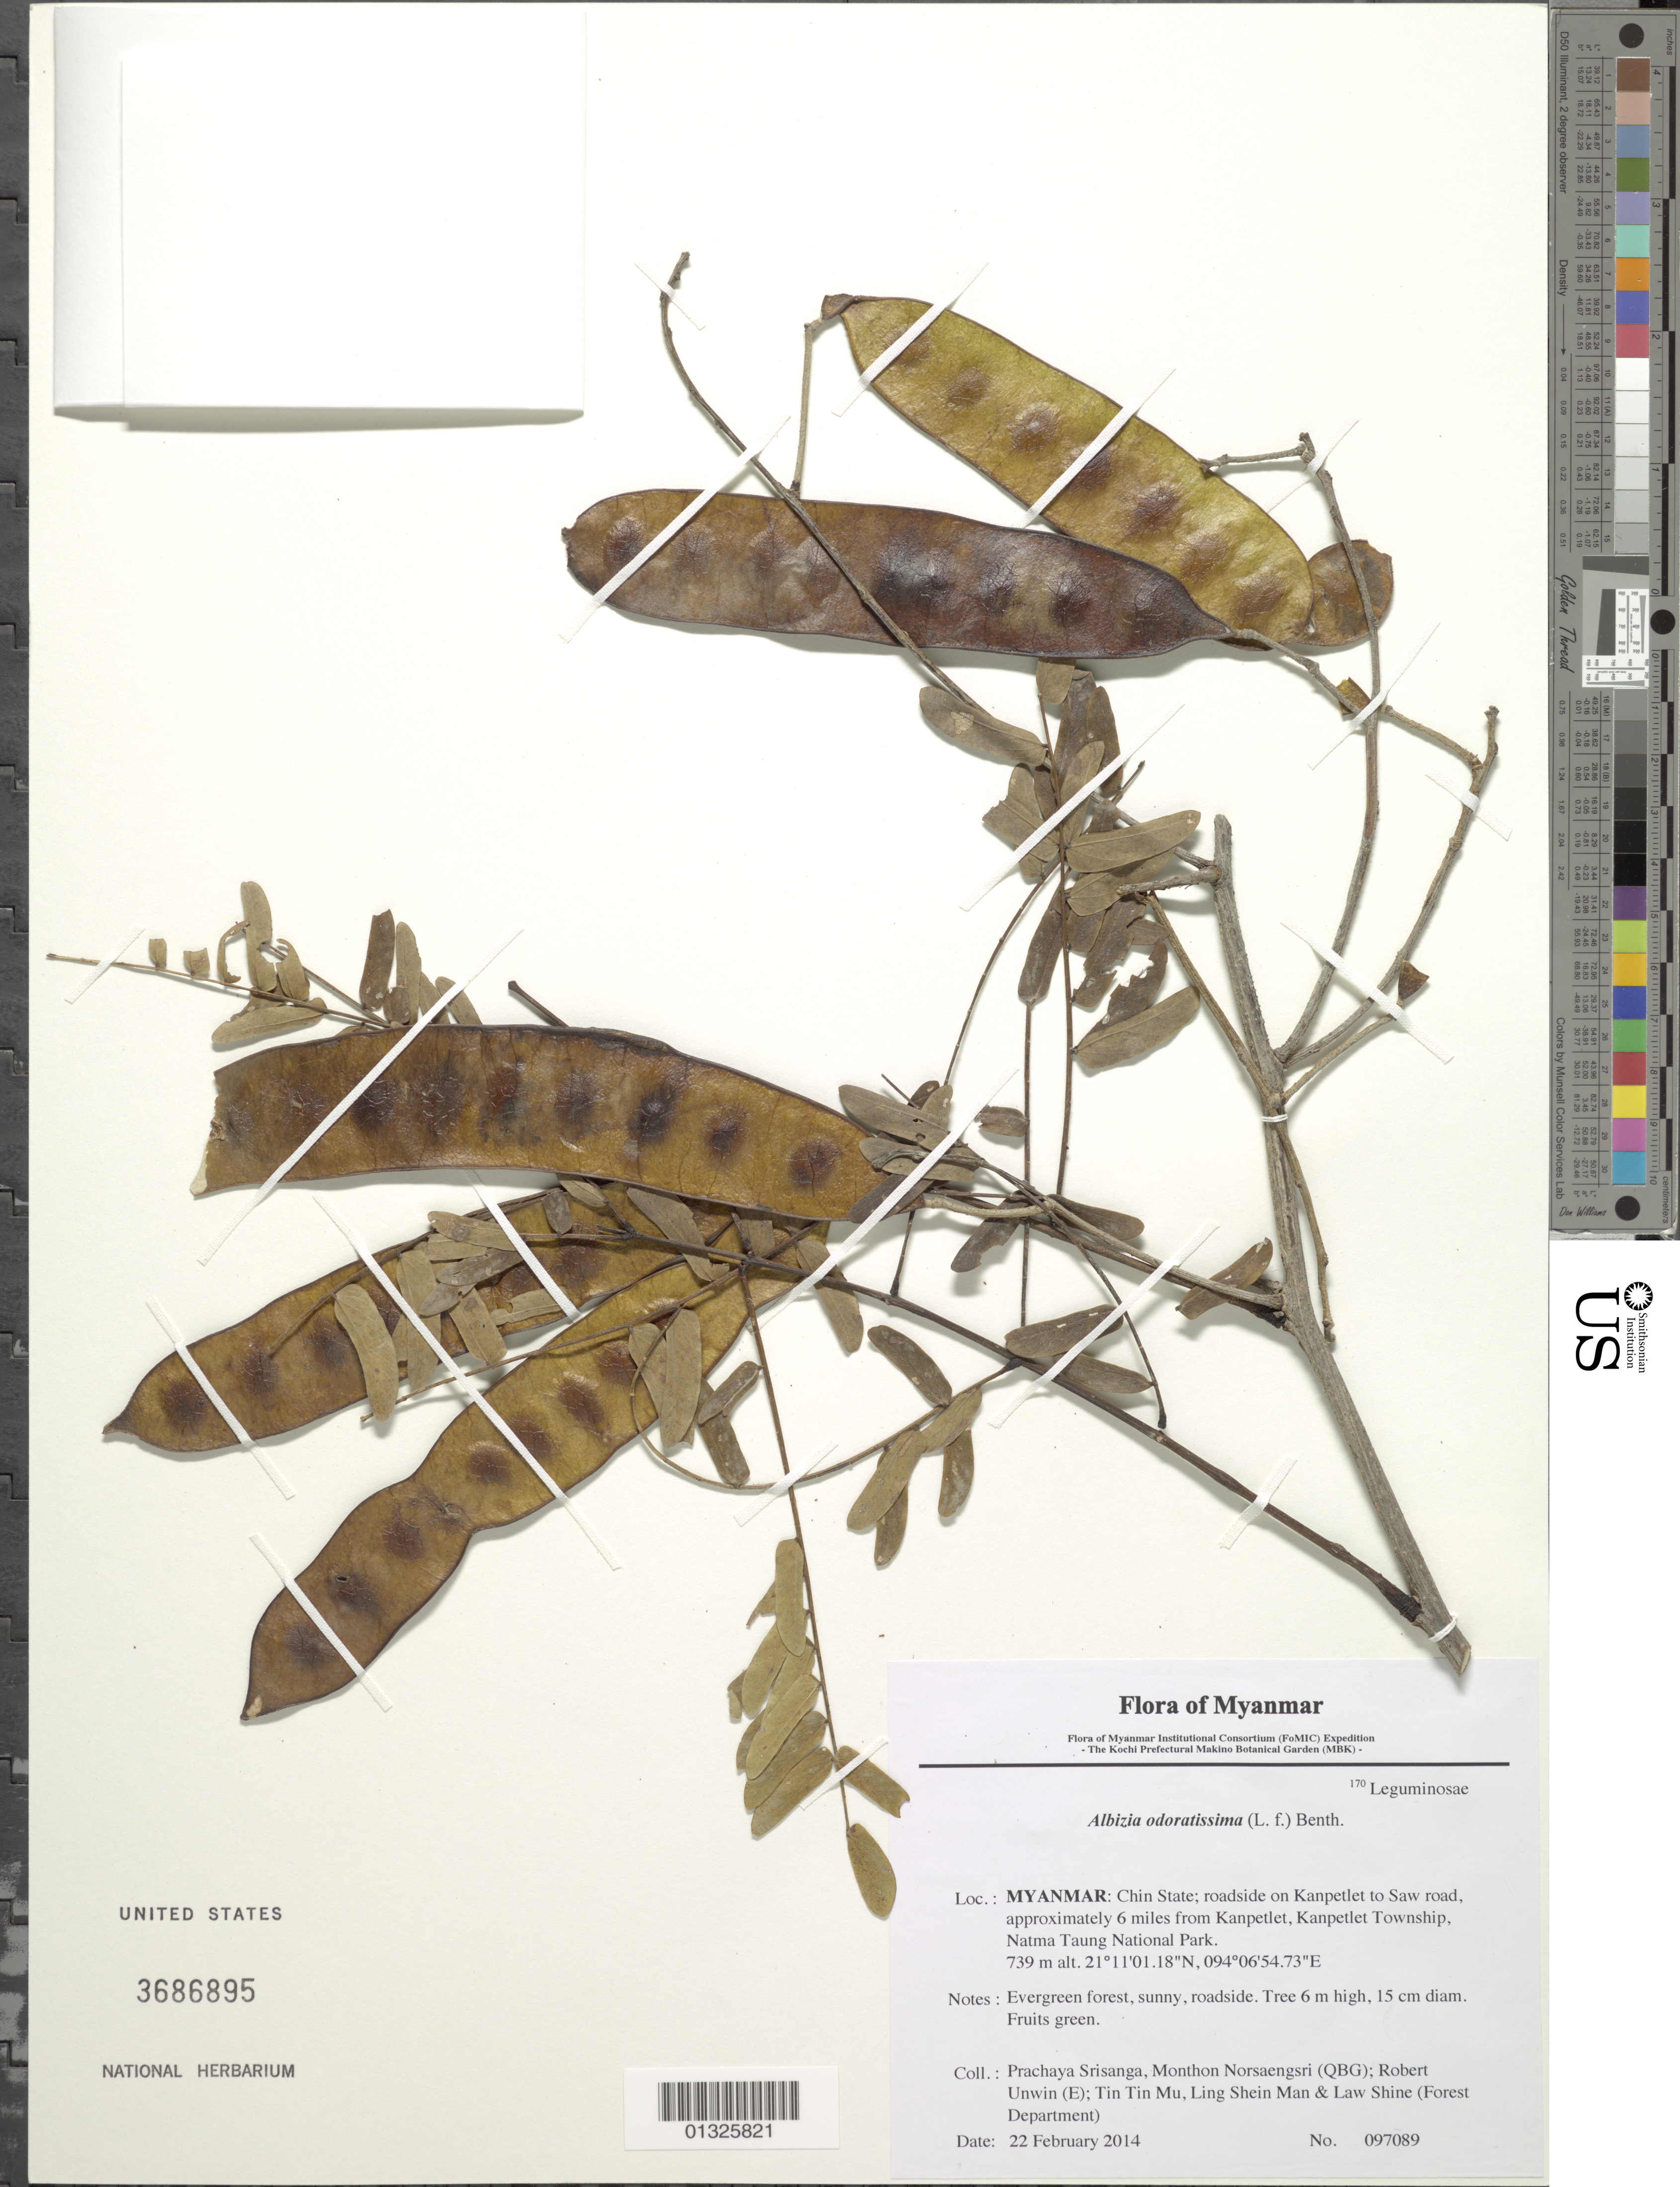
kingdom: Plantae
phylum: Tracheophyta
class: Magnoliopsida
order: Fabales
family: Fabaceae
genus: Albizia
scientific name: Albizia odoratissima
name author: (L. f.) Benth.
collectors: P. Srisanga, M. Norsaengsri, R. Unwin, Tin Tin Mu, Ling Shein Man & L. Shine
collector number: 97089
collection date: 2014-02-22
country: Myanmar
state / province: Chin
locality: Roadside on Kanpetlet to Saw road, approximately 6 miles from Kanpetlet, Kanpetlet Township, Natma Taung National Park.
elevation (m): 739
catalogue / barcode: US 3686895